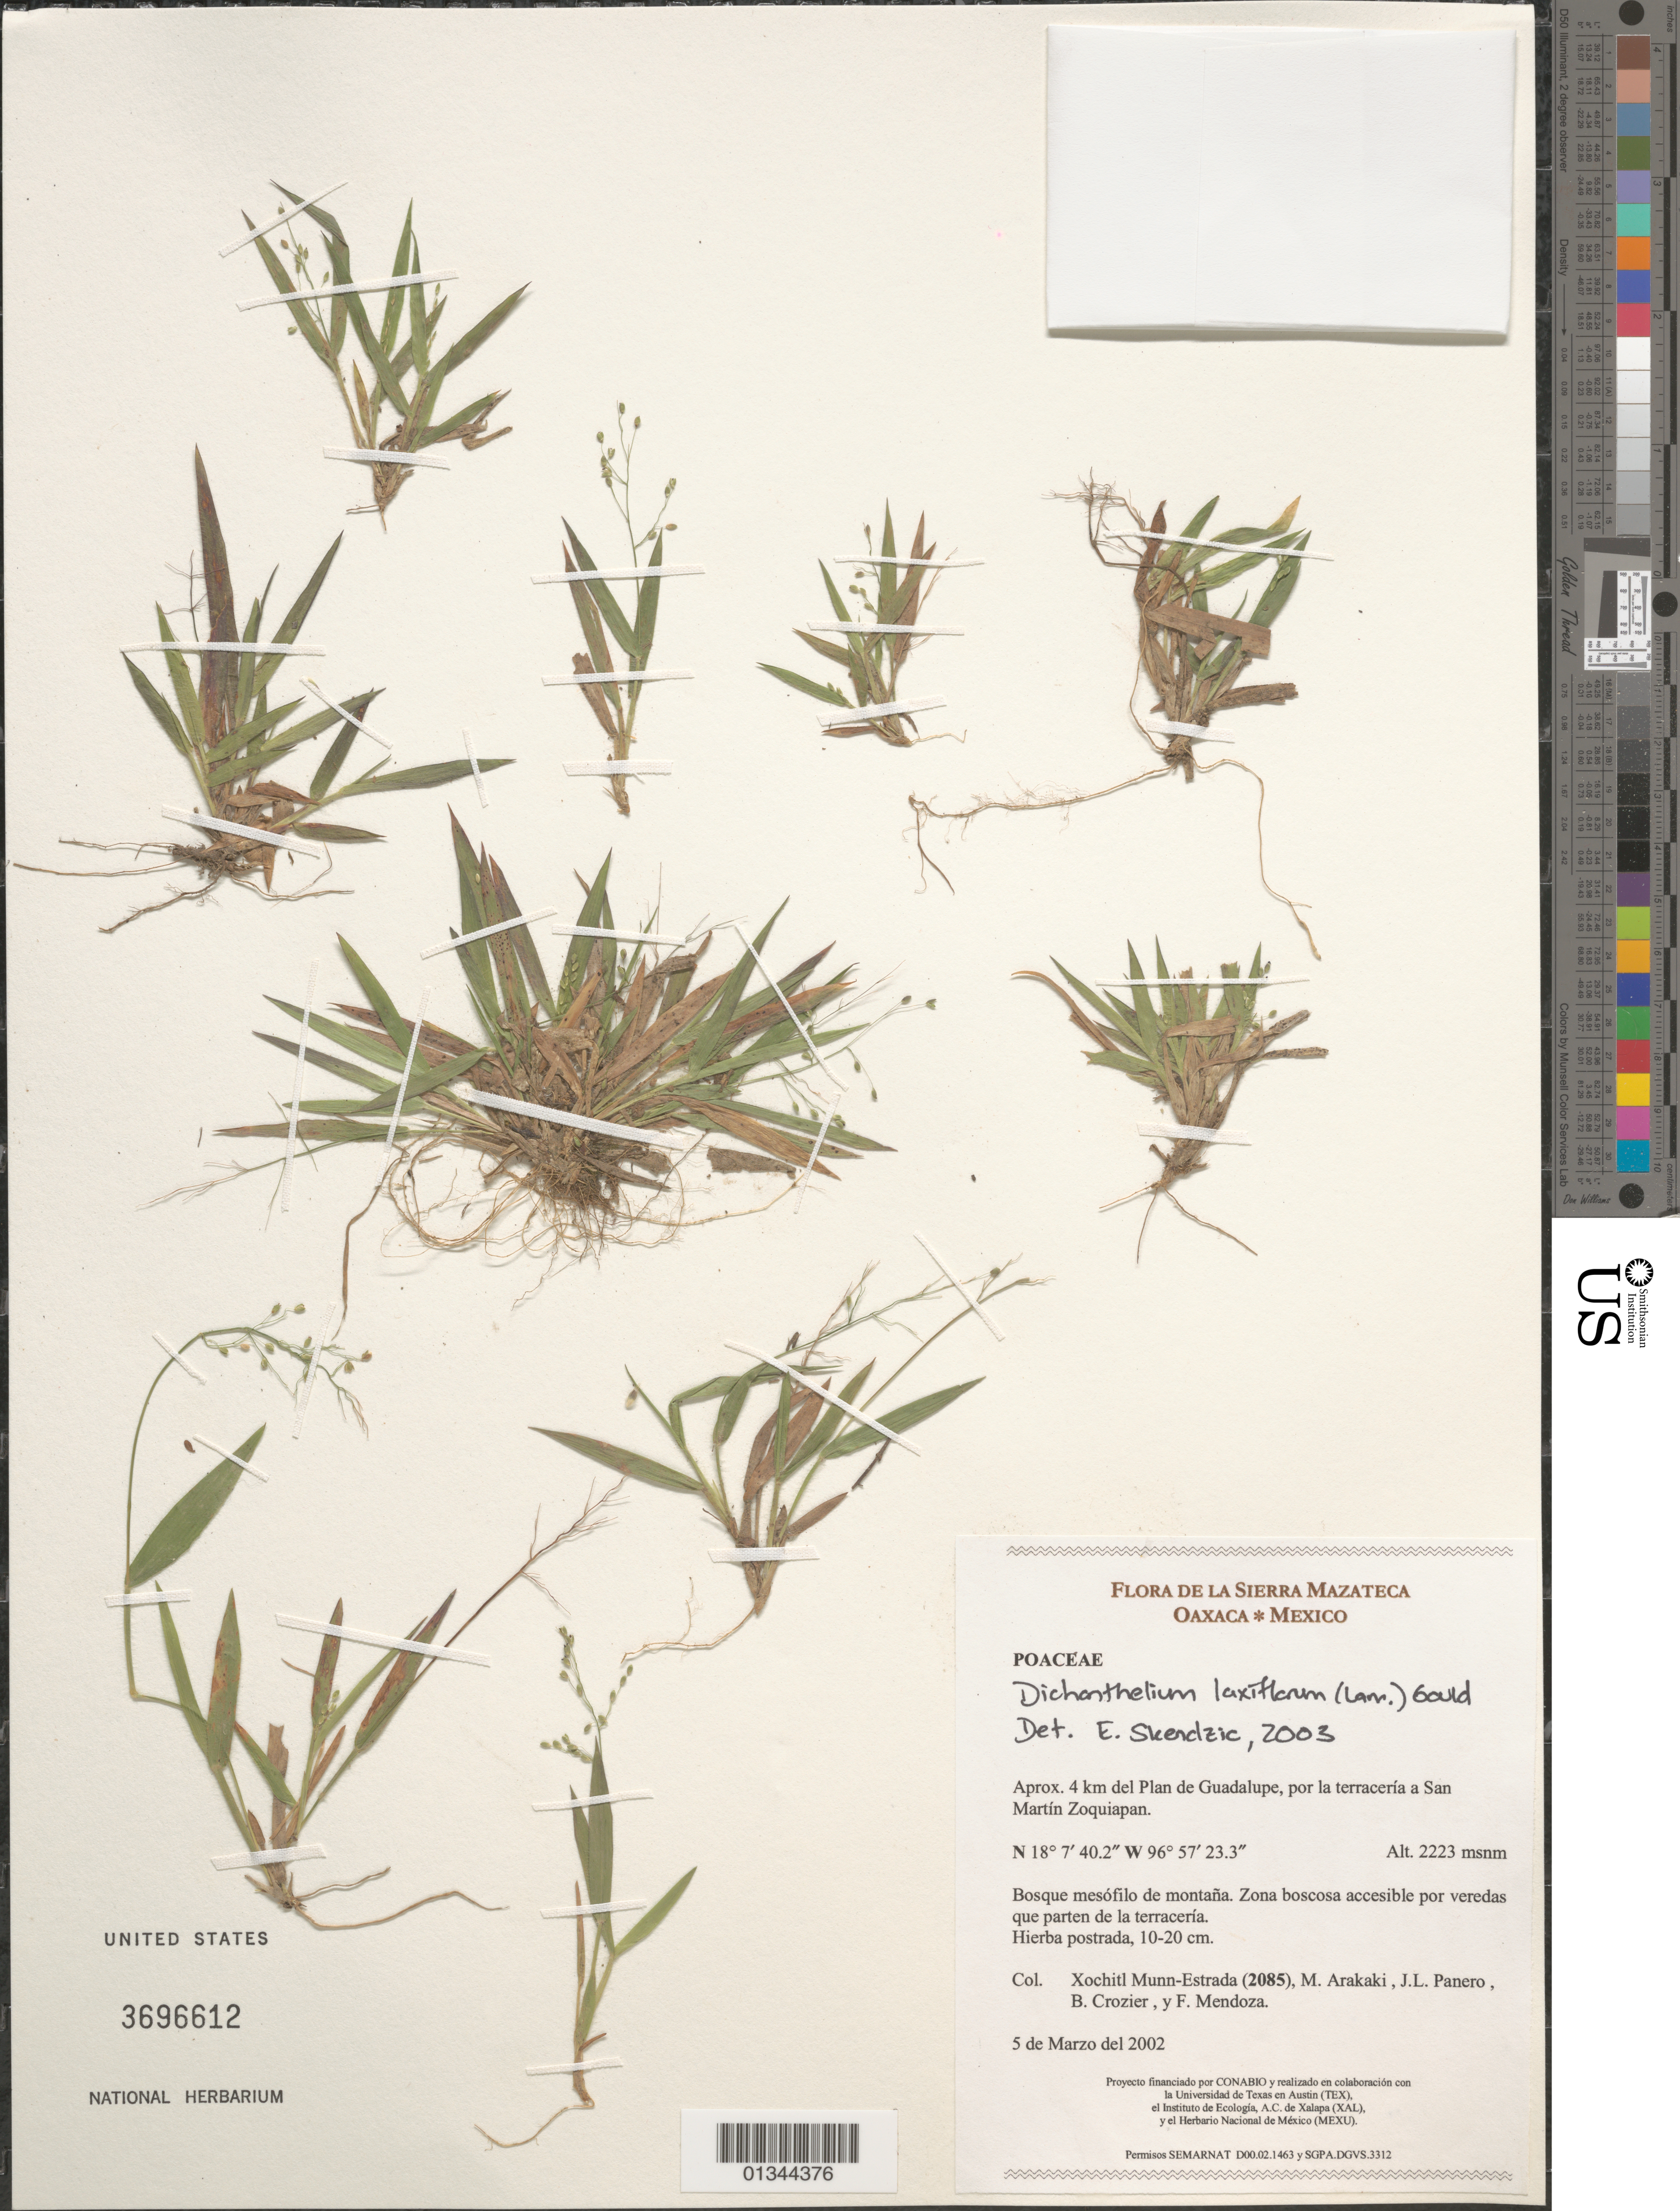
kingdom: Plantae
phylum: Tracheophyta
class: Liliopsida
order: Poales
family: Poaceae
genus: Dichanthelium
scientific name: Dichanthelium laxiflorum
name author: (Lam.) Gould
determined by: Skendzic, E.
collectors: X. Munn-Estrada, M. Arakaki, J. L. Panero, B. Crozier & F. Mendoza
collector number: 2085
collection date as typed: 5 de Marzo del 2002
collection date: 2002-03-05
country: Mexico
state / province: Oaxaca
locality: Aproximadamente 4 km de Plan de Guadalupe, por la terraceria a San Martin Zoquiapan.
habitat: Bosque mesofilo de montana. Zona boscosa accesible por veredas que parten de la terraceria.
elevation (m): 2223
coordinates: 18 07 40.2 N, 96 57 23.3 W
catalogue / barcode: US 3696612